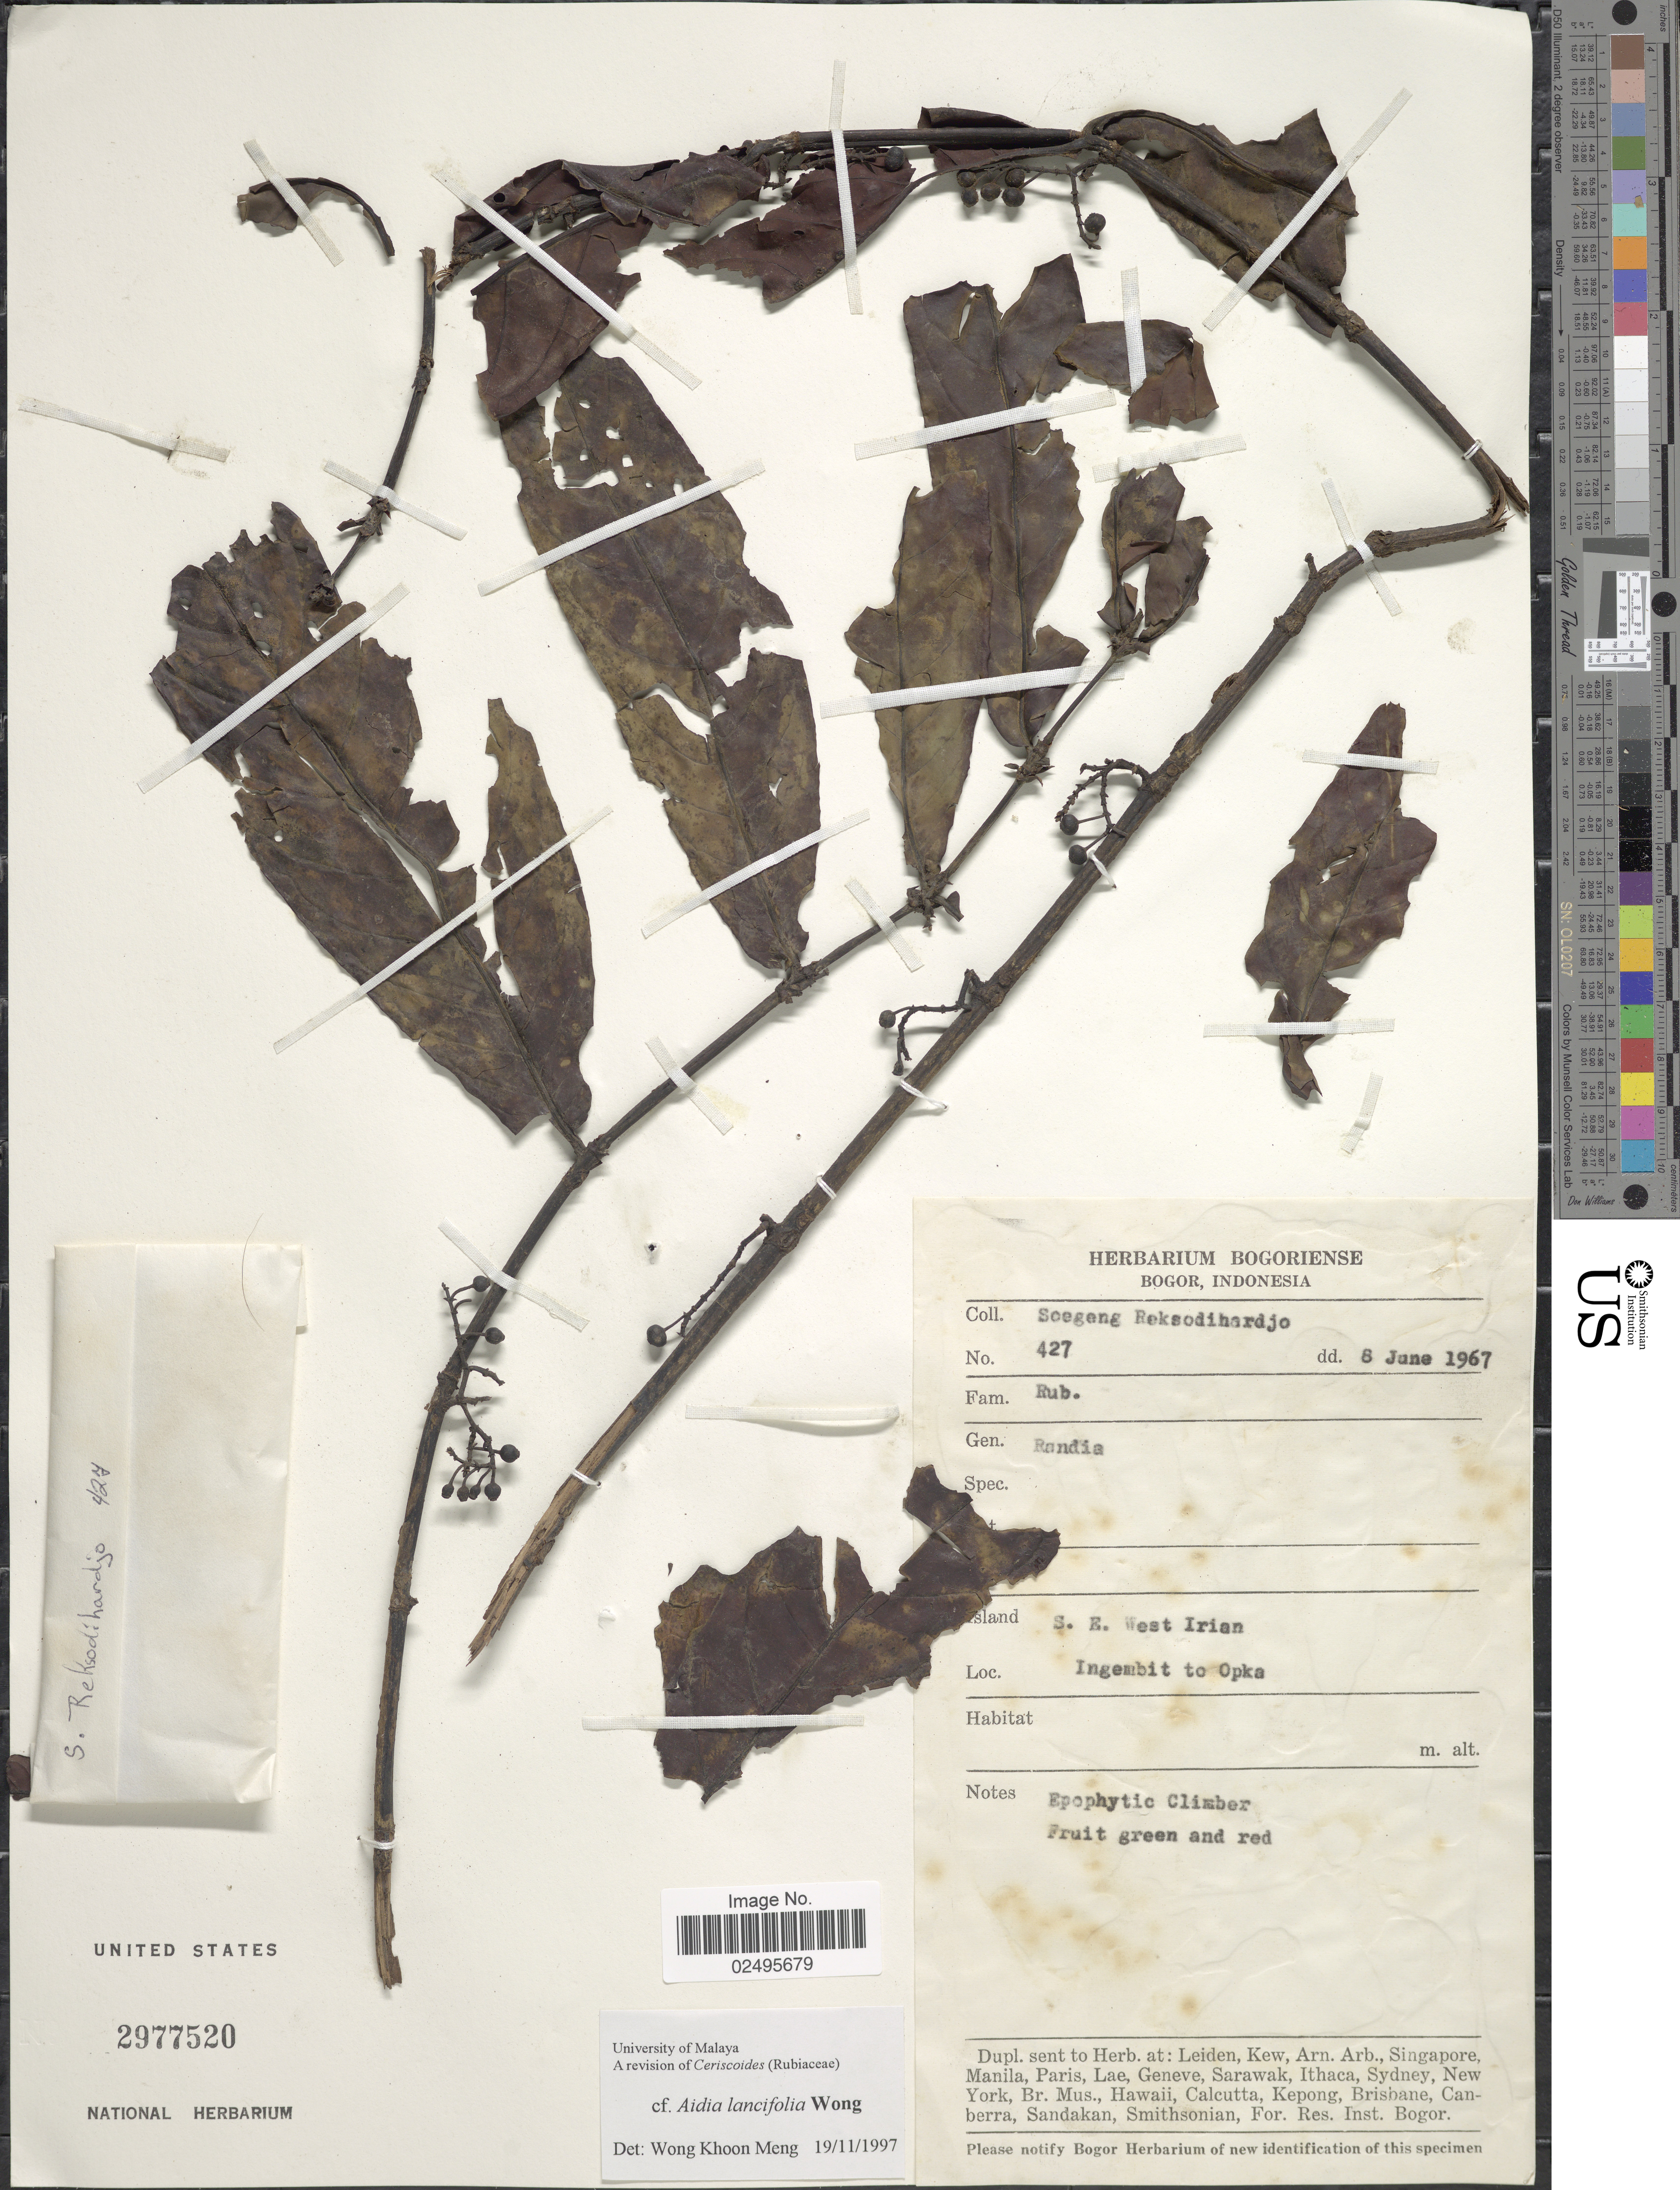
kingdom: Plantae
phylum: Tracheophyta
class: Magnoliopsida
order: Gentianales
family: Rubiaceae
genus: Aidia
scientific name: Aidia lancifolia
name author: K.M. Wong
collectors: W. Soegeng-Reksodihardjo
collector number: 427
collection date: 1967-06-08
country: Indonesia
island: New Guinea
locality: S. E. West Irian. Ingembit to Opka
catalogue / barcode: US 2977520